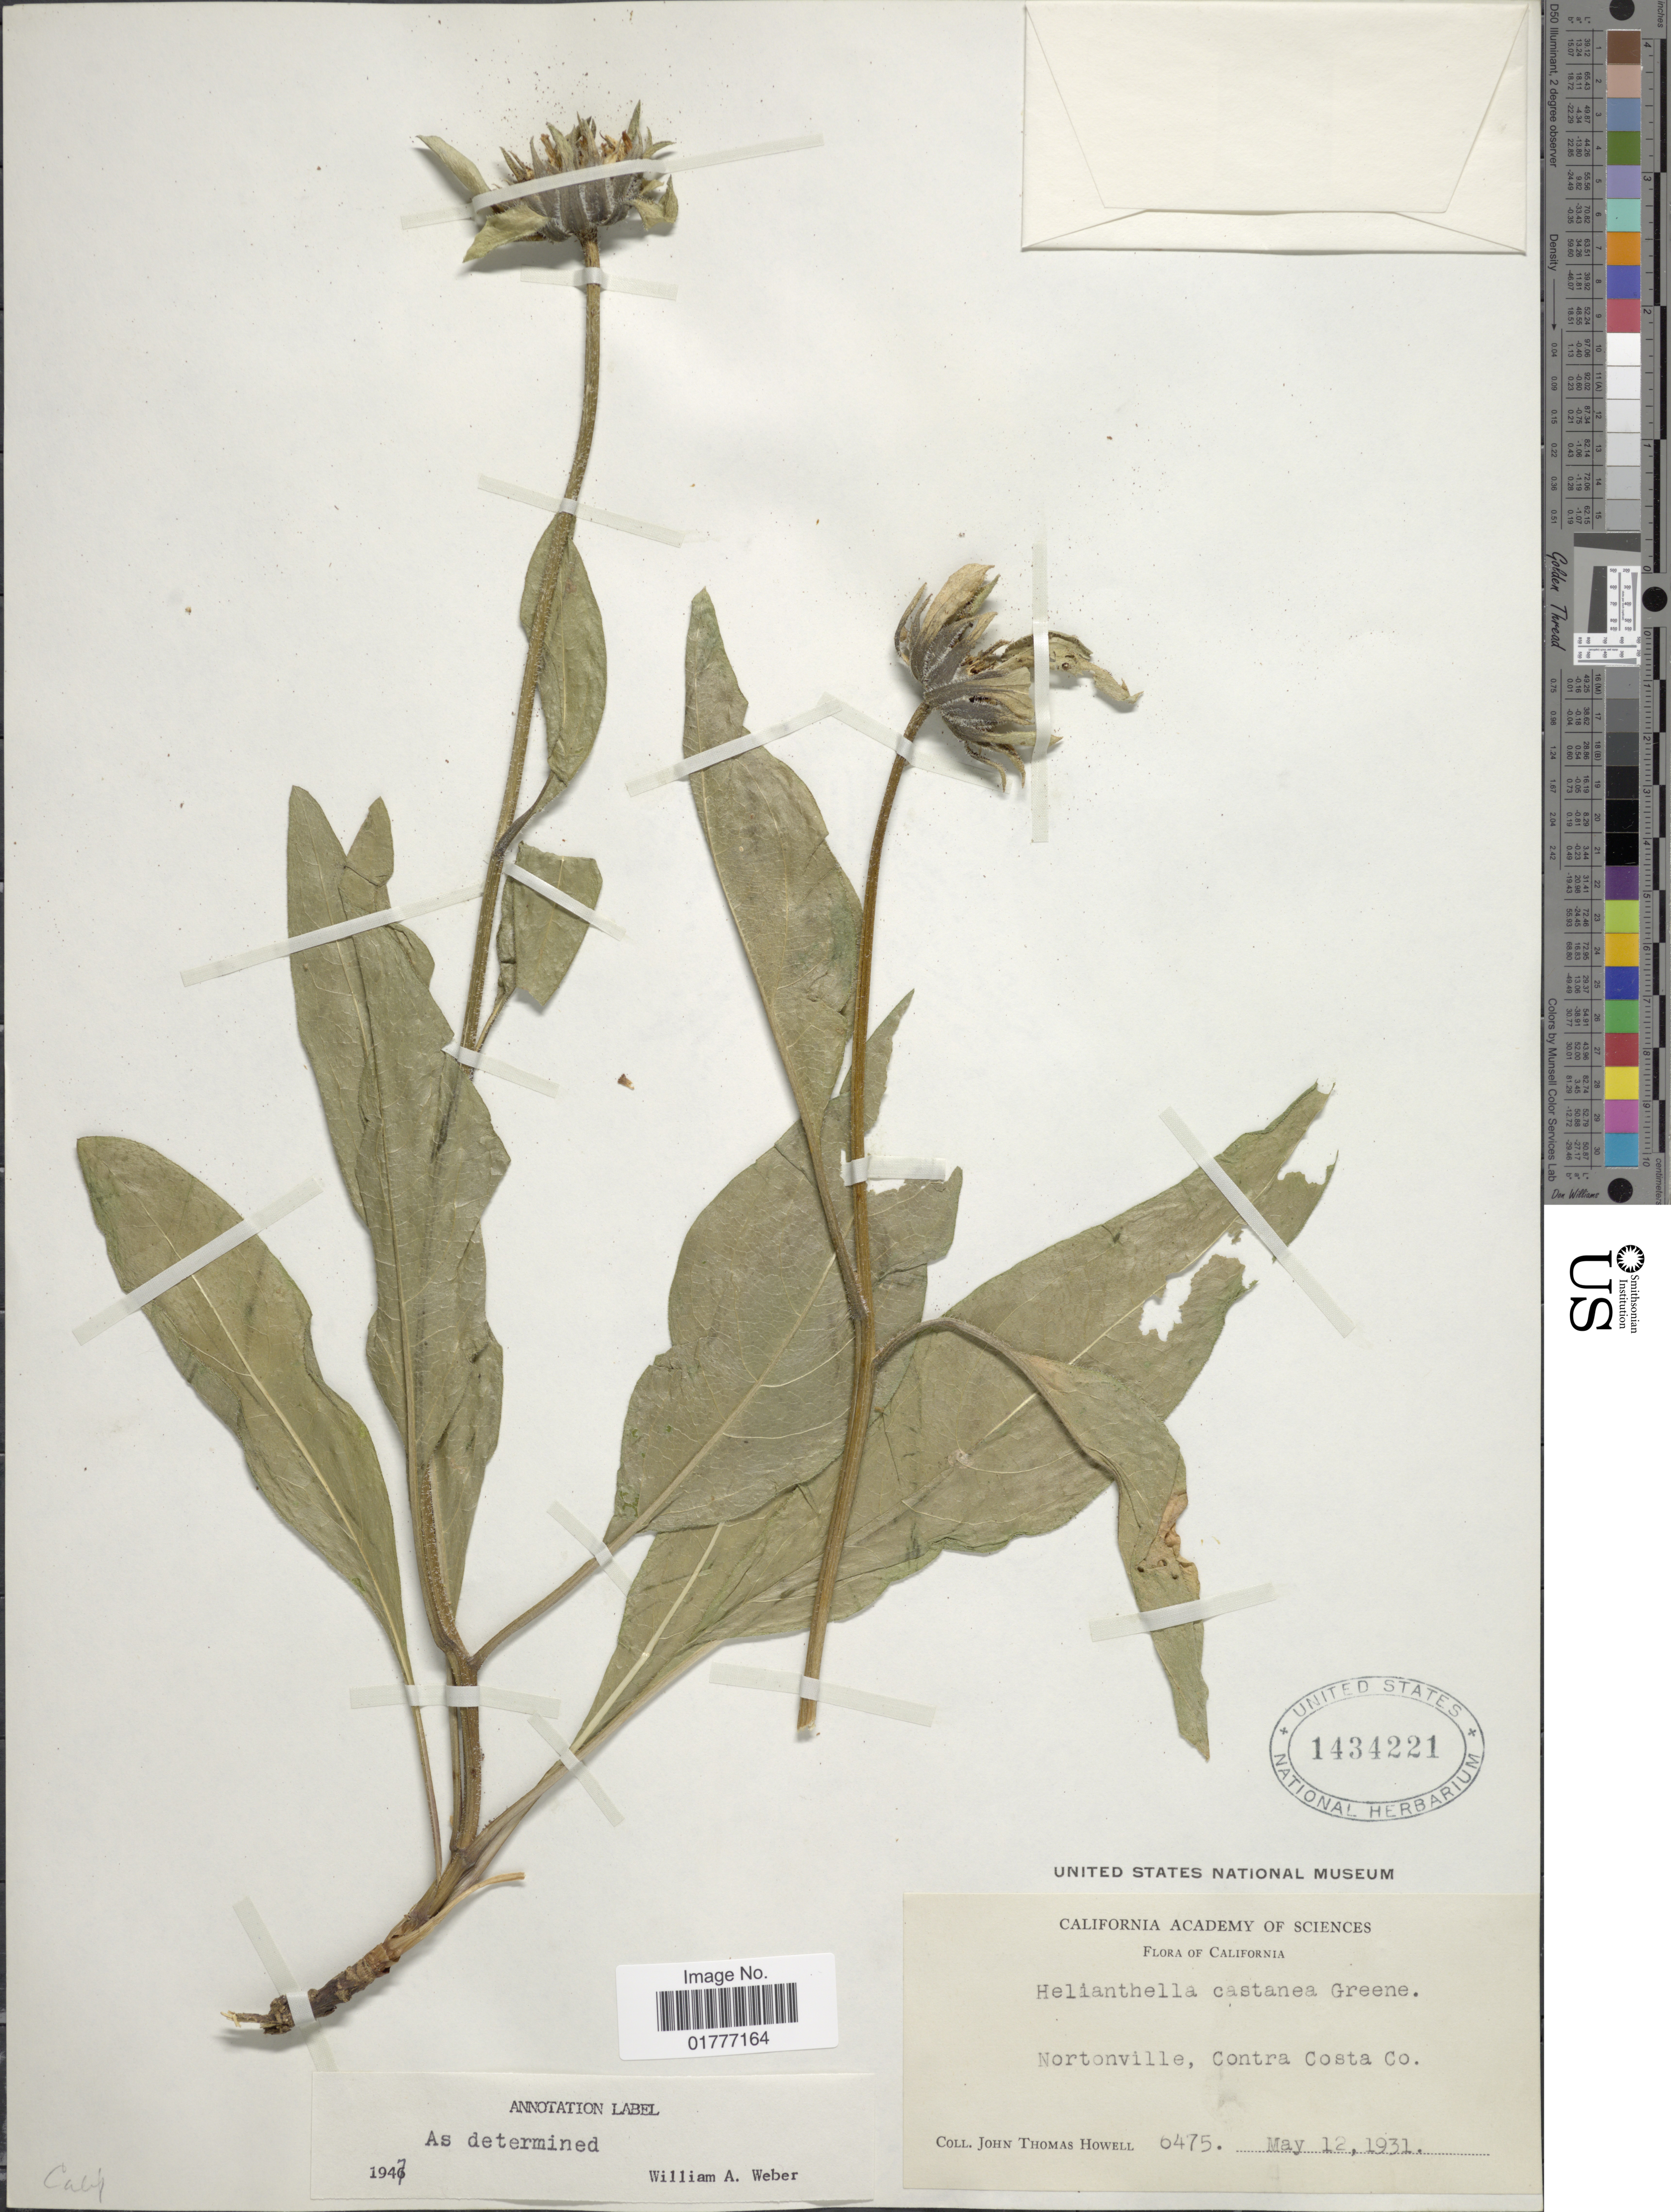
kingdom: Plantae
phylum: Tracheophyta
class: Magnoliopsida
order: Asterales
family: Asteraceae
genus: Helianthella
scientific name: Helianthella castanea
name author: Greene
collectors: J. T. Howell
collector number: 6475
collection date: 1931-05-12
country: United States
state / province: California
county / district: Contra Costa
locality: Nortonville, Contra Costa Co.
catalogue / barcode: US 1434221